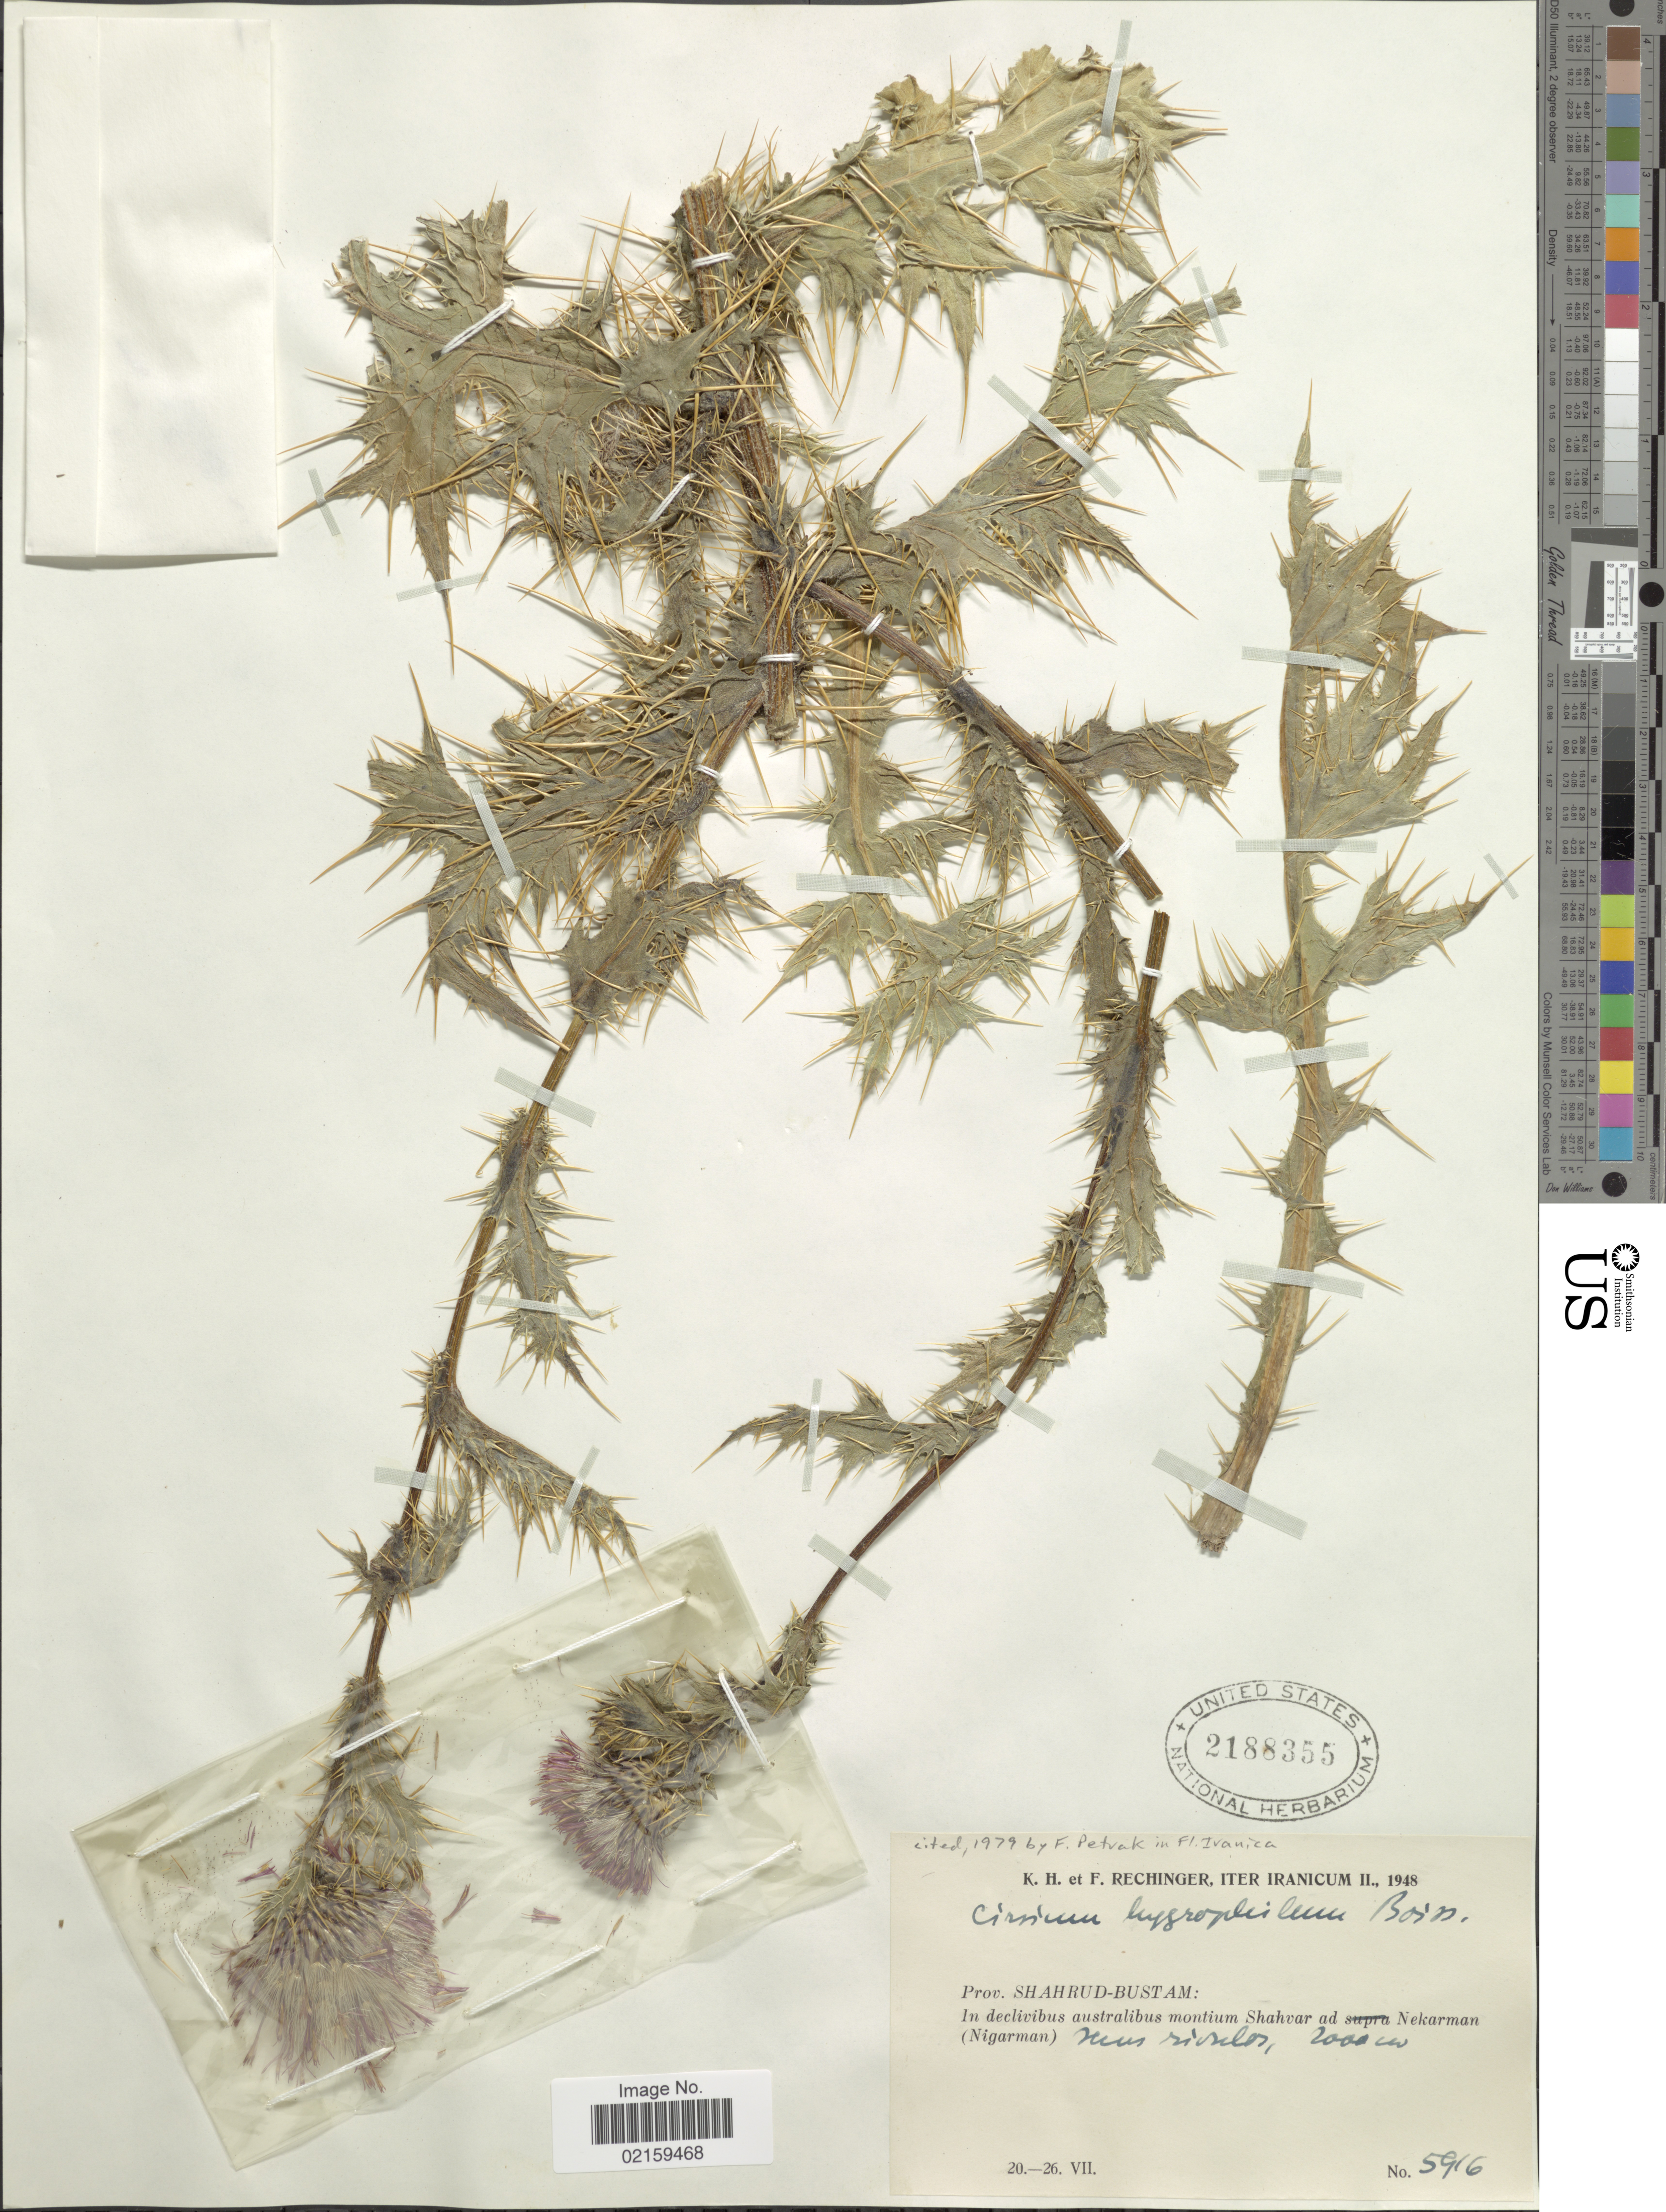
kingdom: Plantae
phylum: Tracheophyta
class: Magnoliopsida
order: Asterales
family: Asteraceae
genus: Cirsium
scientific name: Cirsium hygrophilum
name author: Boiss.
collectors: K. H. Rechinger & F. Rechinger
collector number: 5916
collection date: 1948-07-20/1948-07-26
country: Iran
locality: Prov. Shahrud-Bustam: In declivibus austrlibus montium Shahvar ad Nekarman (Nigarman)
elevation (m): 2000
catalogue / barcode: US 2188355